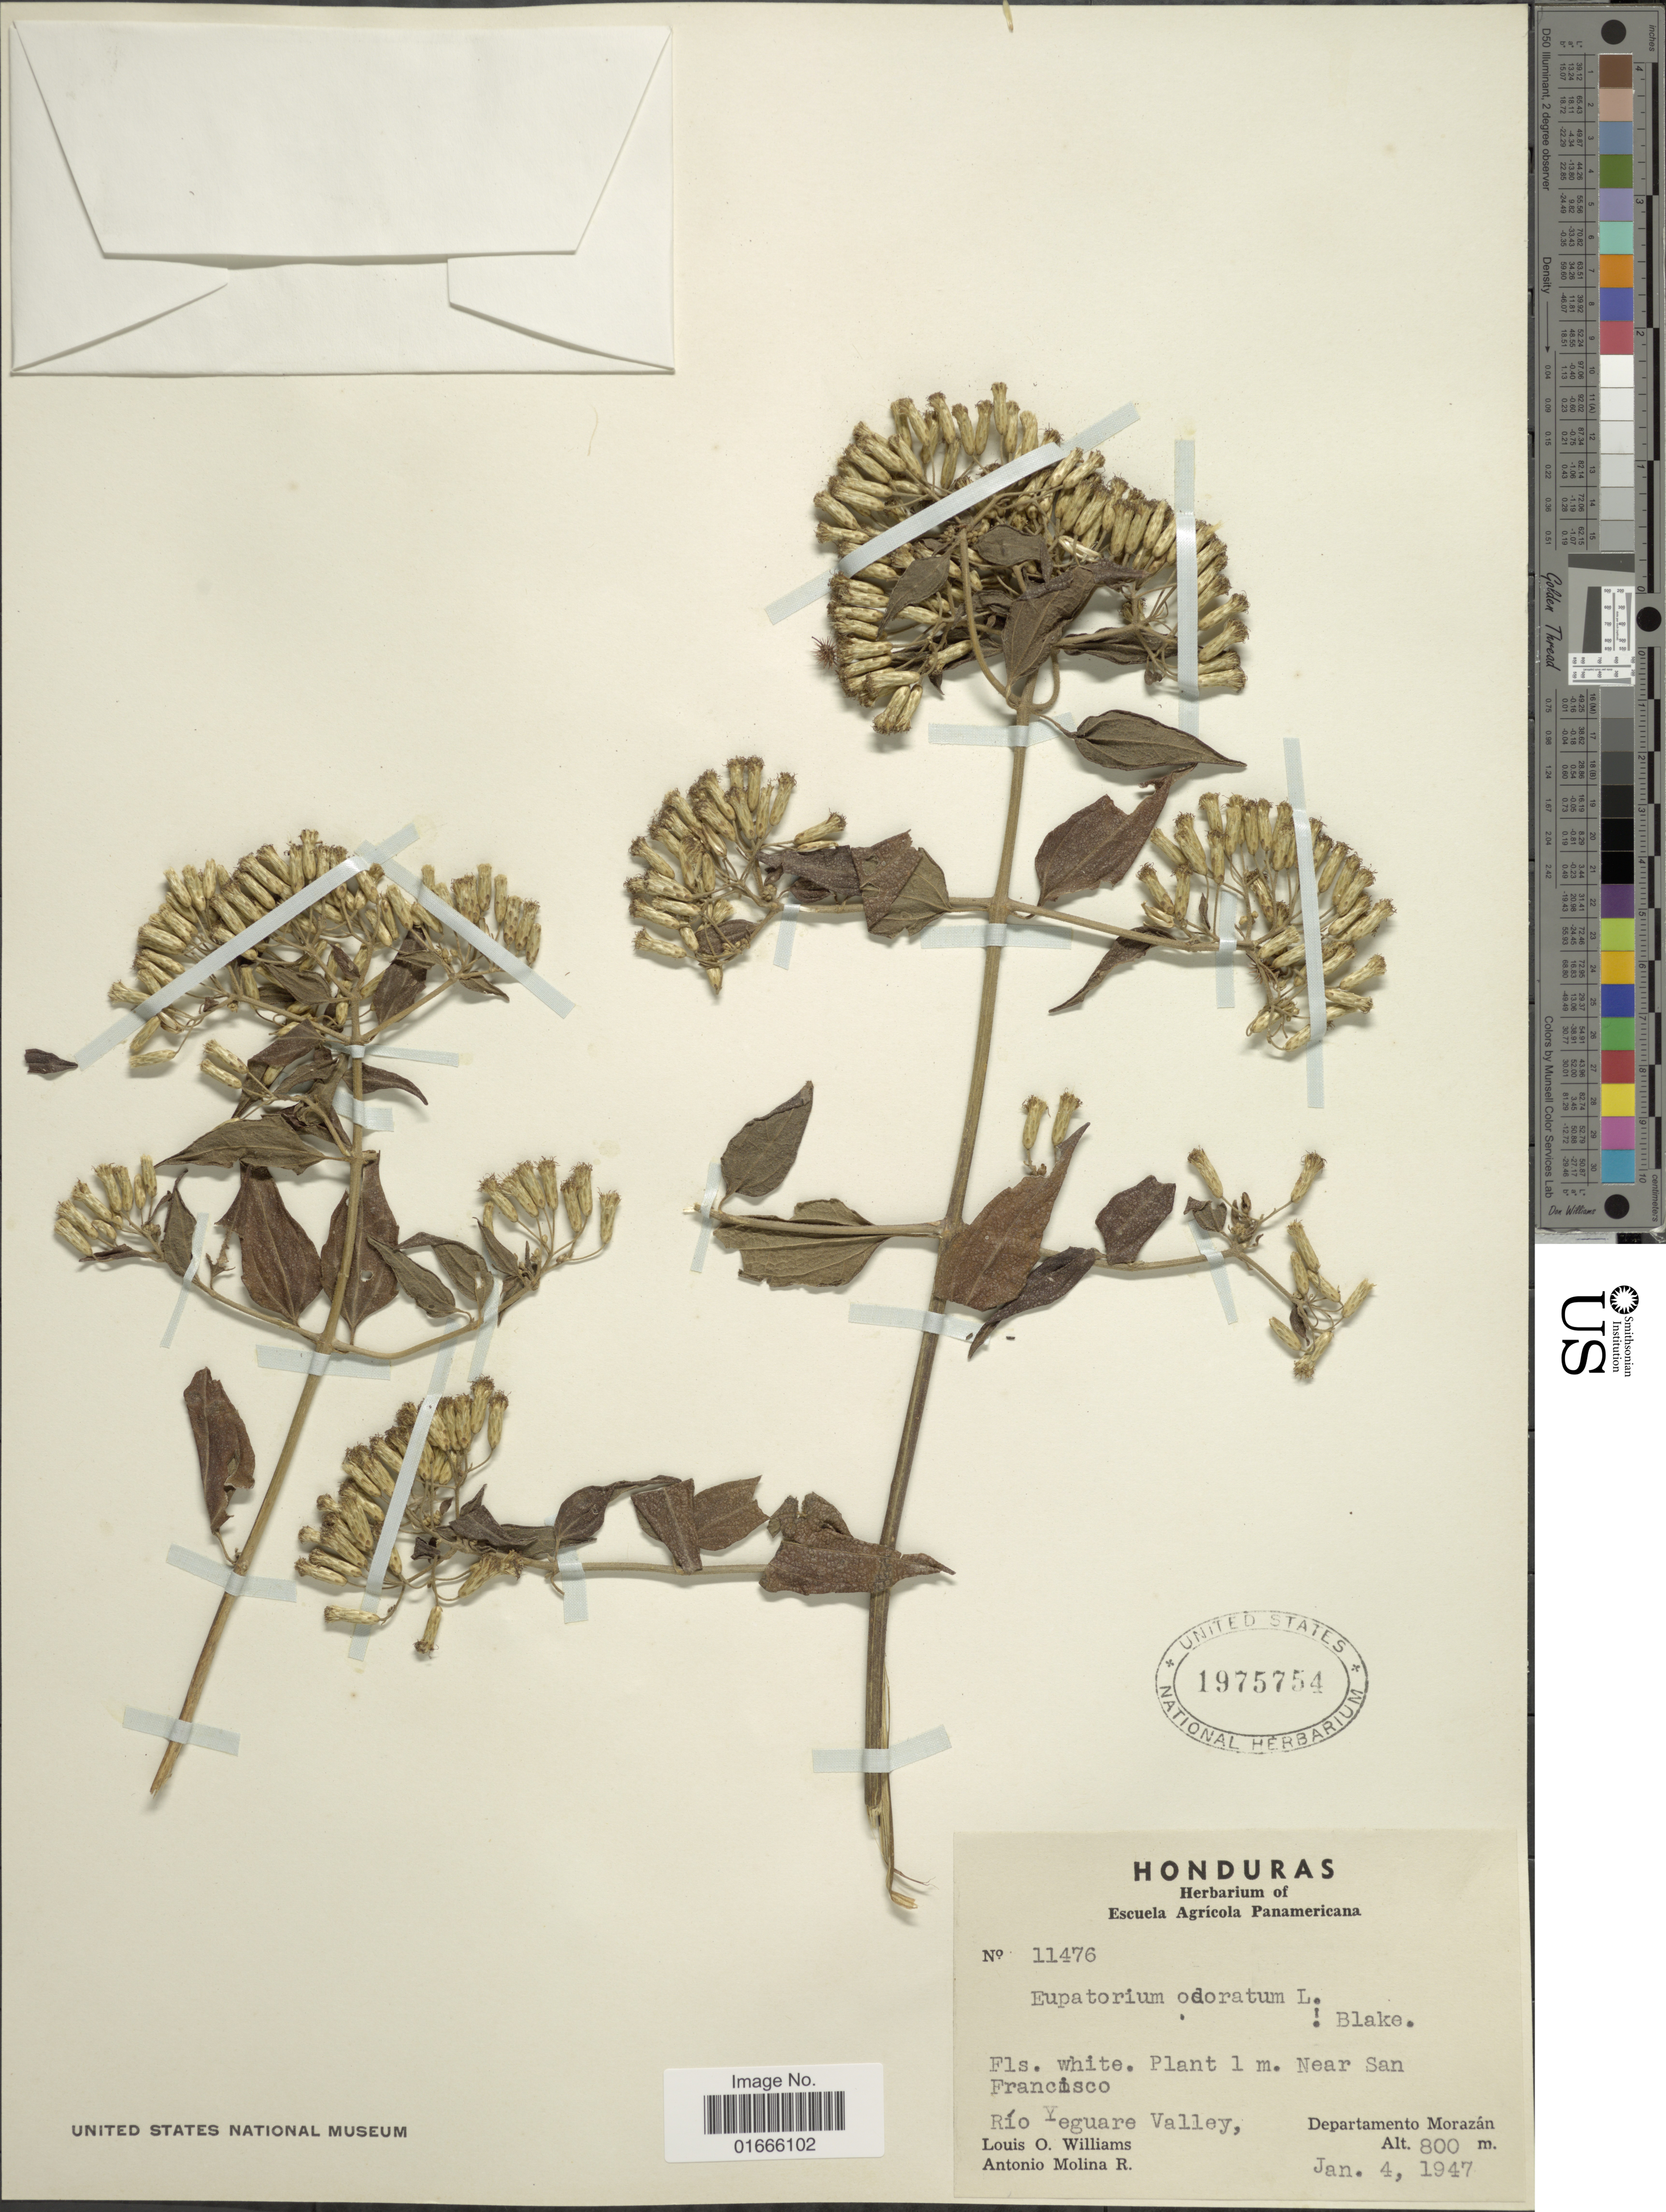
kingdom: Plantae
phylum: Tracheophyta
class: Magnoliopsida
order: Asterales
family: Asteraceae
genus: Chromolaena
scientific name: Chromolaena odorata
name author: (L.) R.M. King & H. Rob.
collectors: L. O. Williams & A. Molina R.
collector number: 11476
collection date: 1947-01-04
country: Honduras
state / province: Fco. Morazán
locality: Near San Francisco.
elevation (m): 800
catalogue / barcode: US 1975754